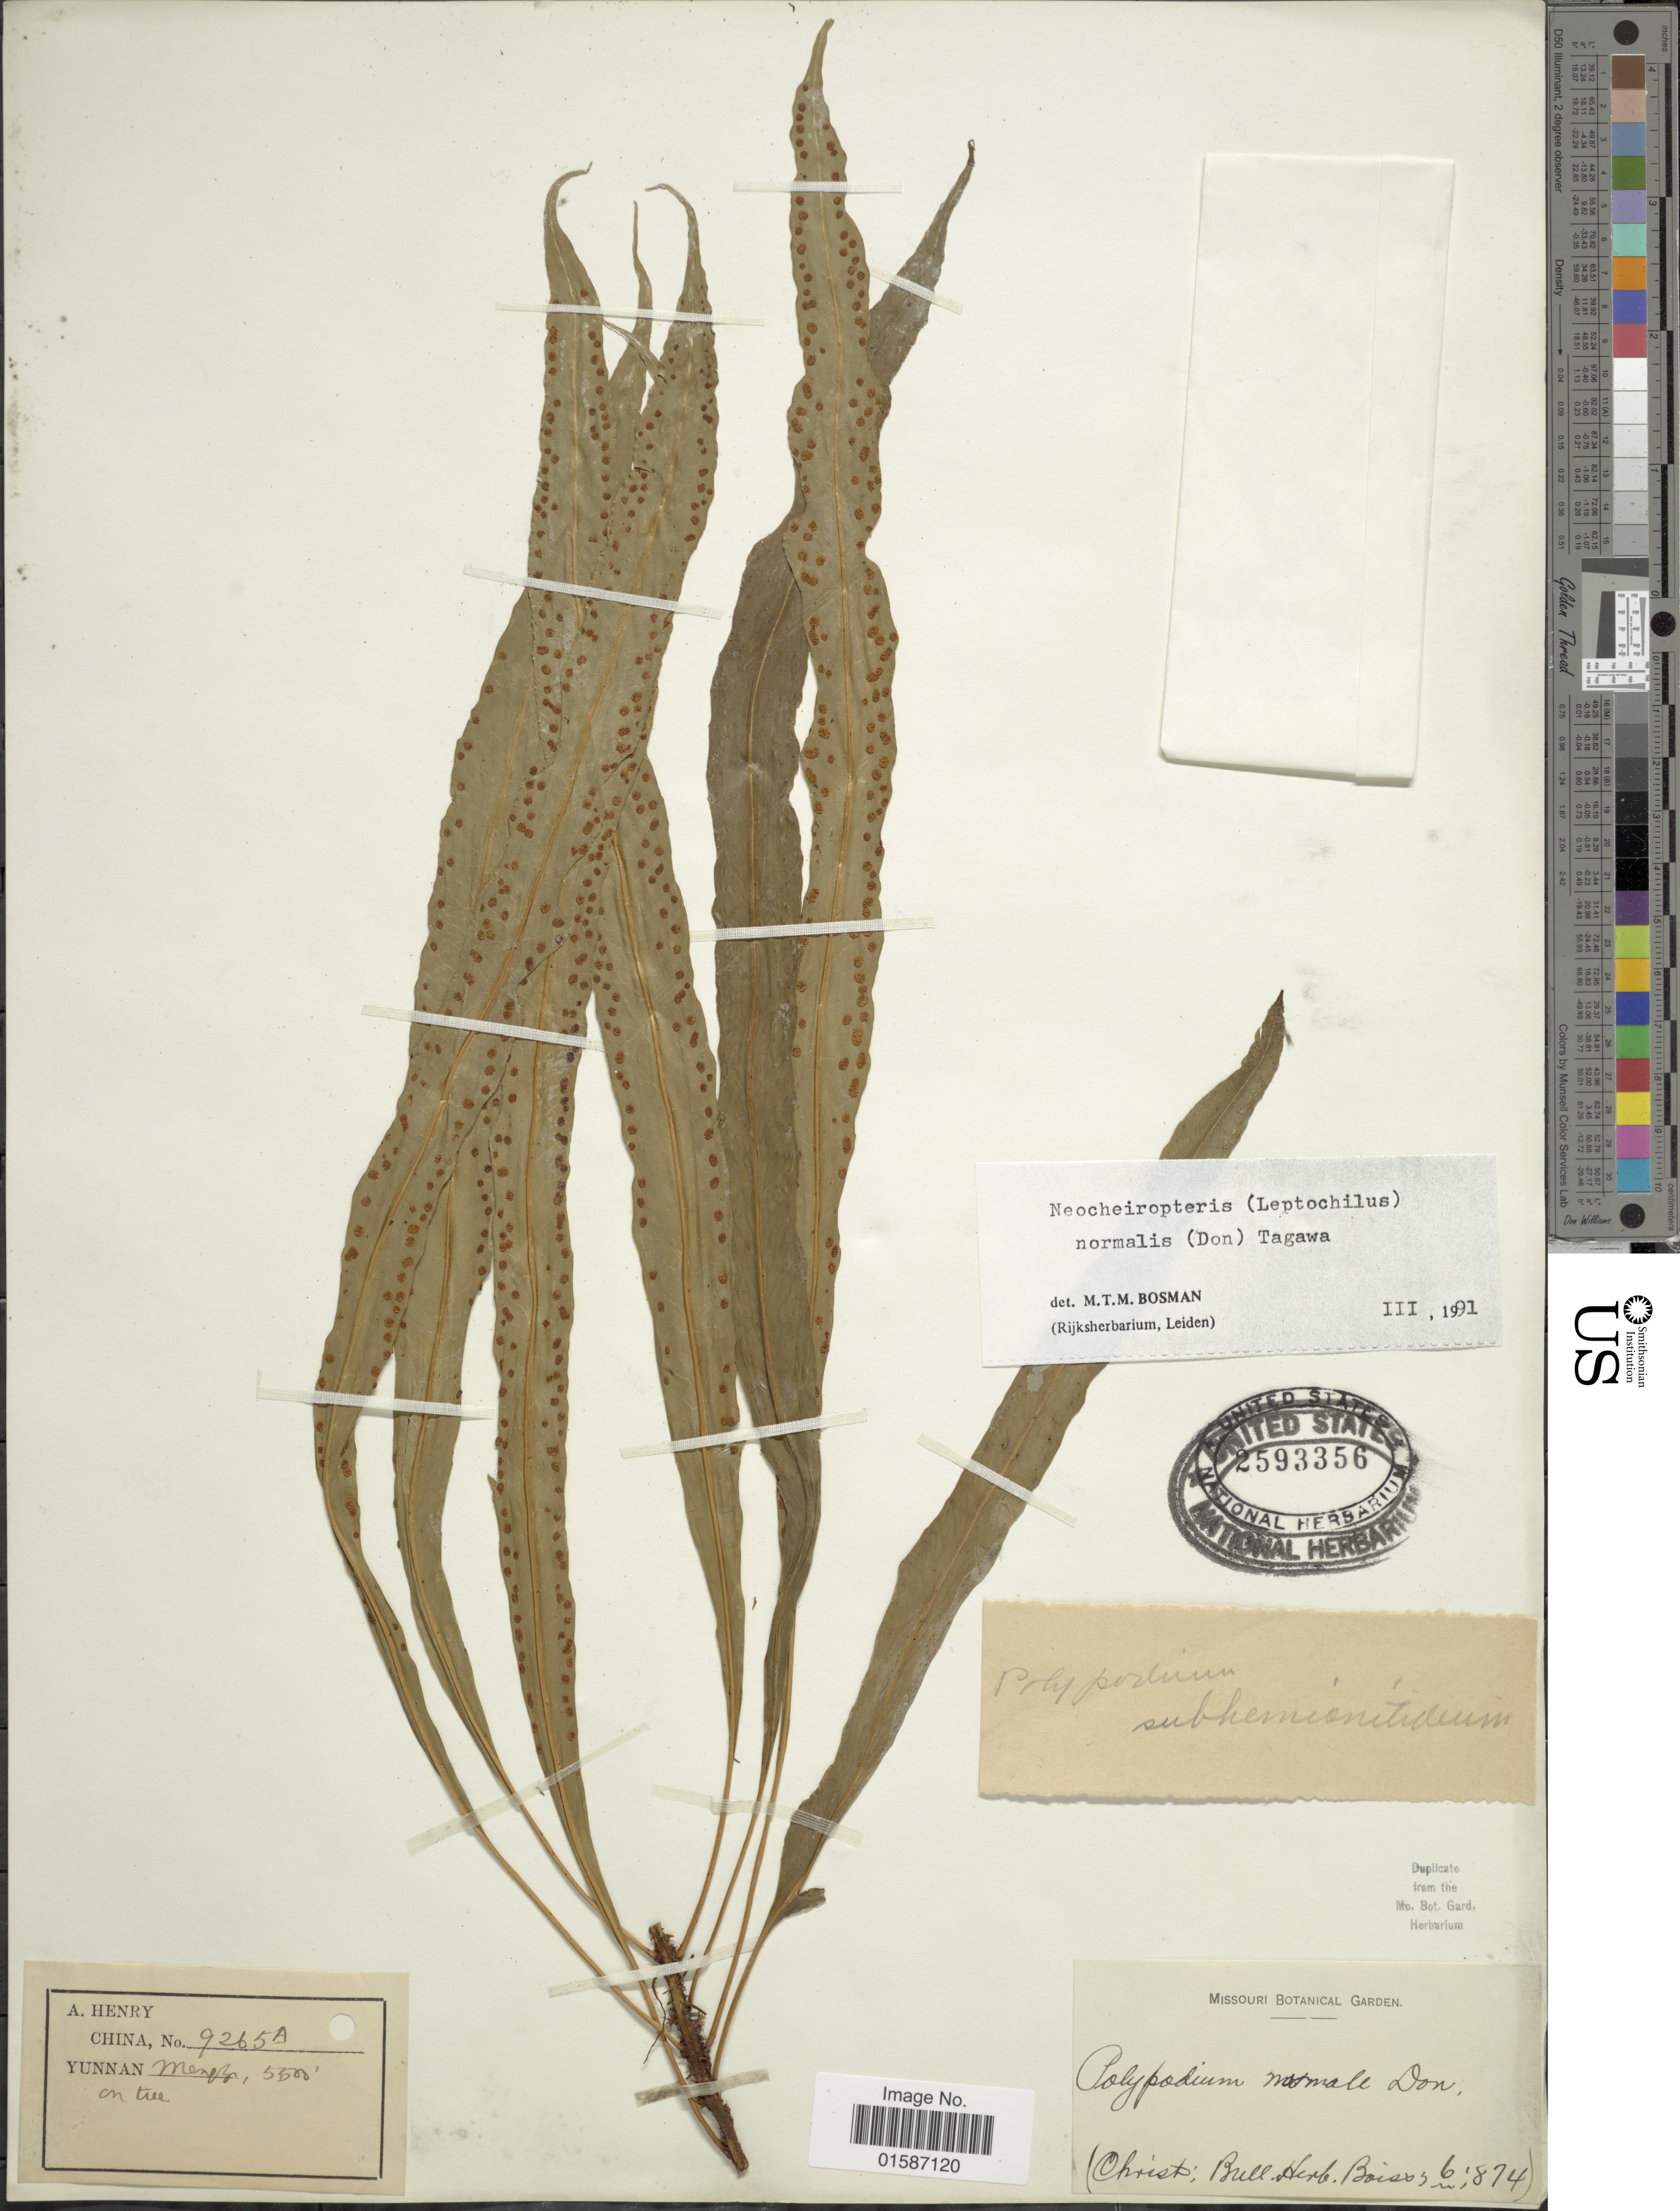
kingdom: Plantae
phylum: Tracheophyta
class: Polypodiopsida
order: Polypodiales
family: Polypodiaceae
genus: Tricholepidium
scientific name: Tricholepidium normale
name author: (D. Don) Ching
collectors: A. Henry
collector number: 9265 A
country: China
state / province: Yunnan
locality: Meng-tsze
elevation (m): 1676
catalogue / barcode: US 2593356